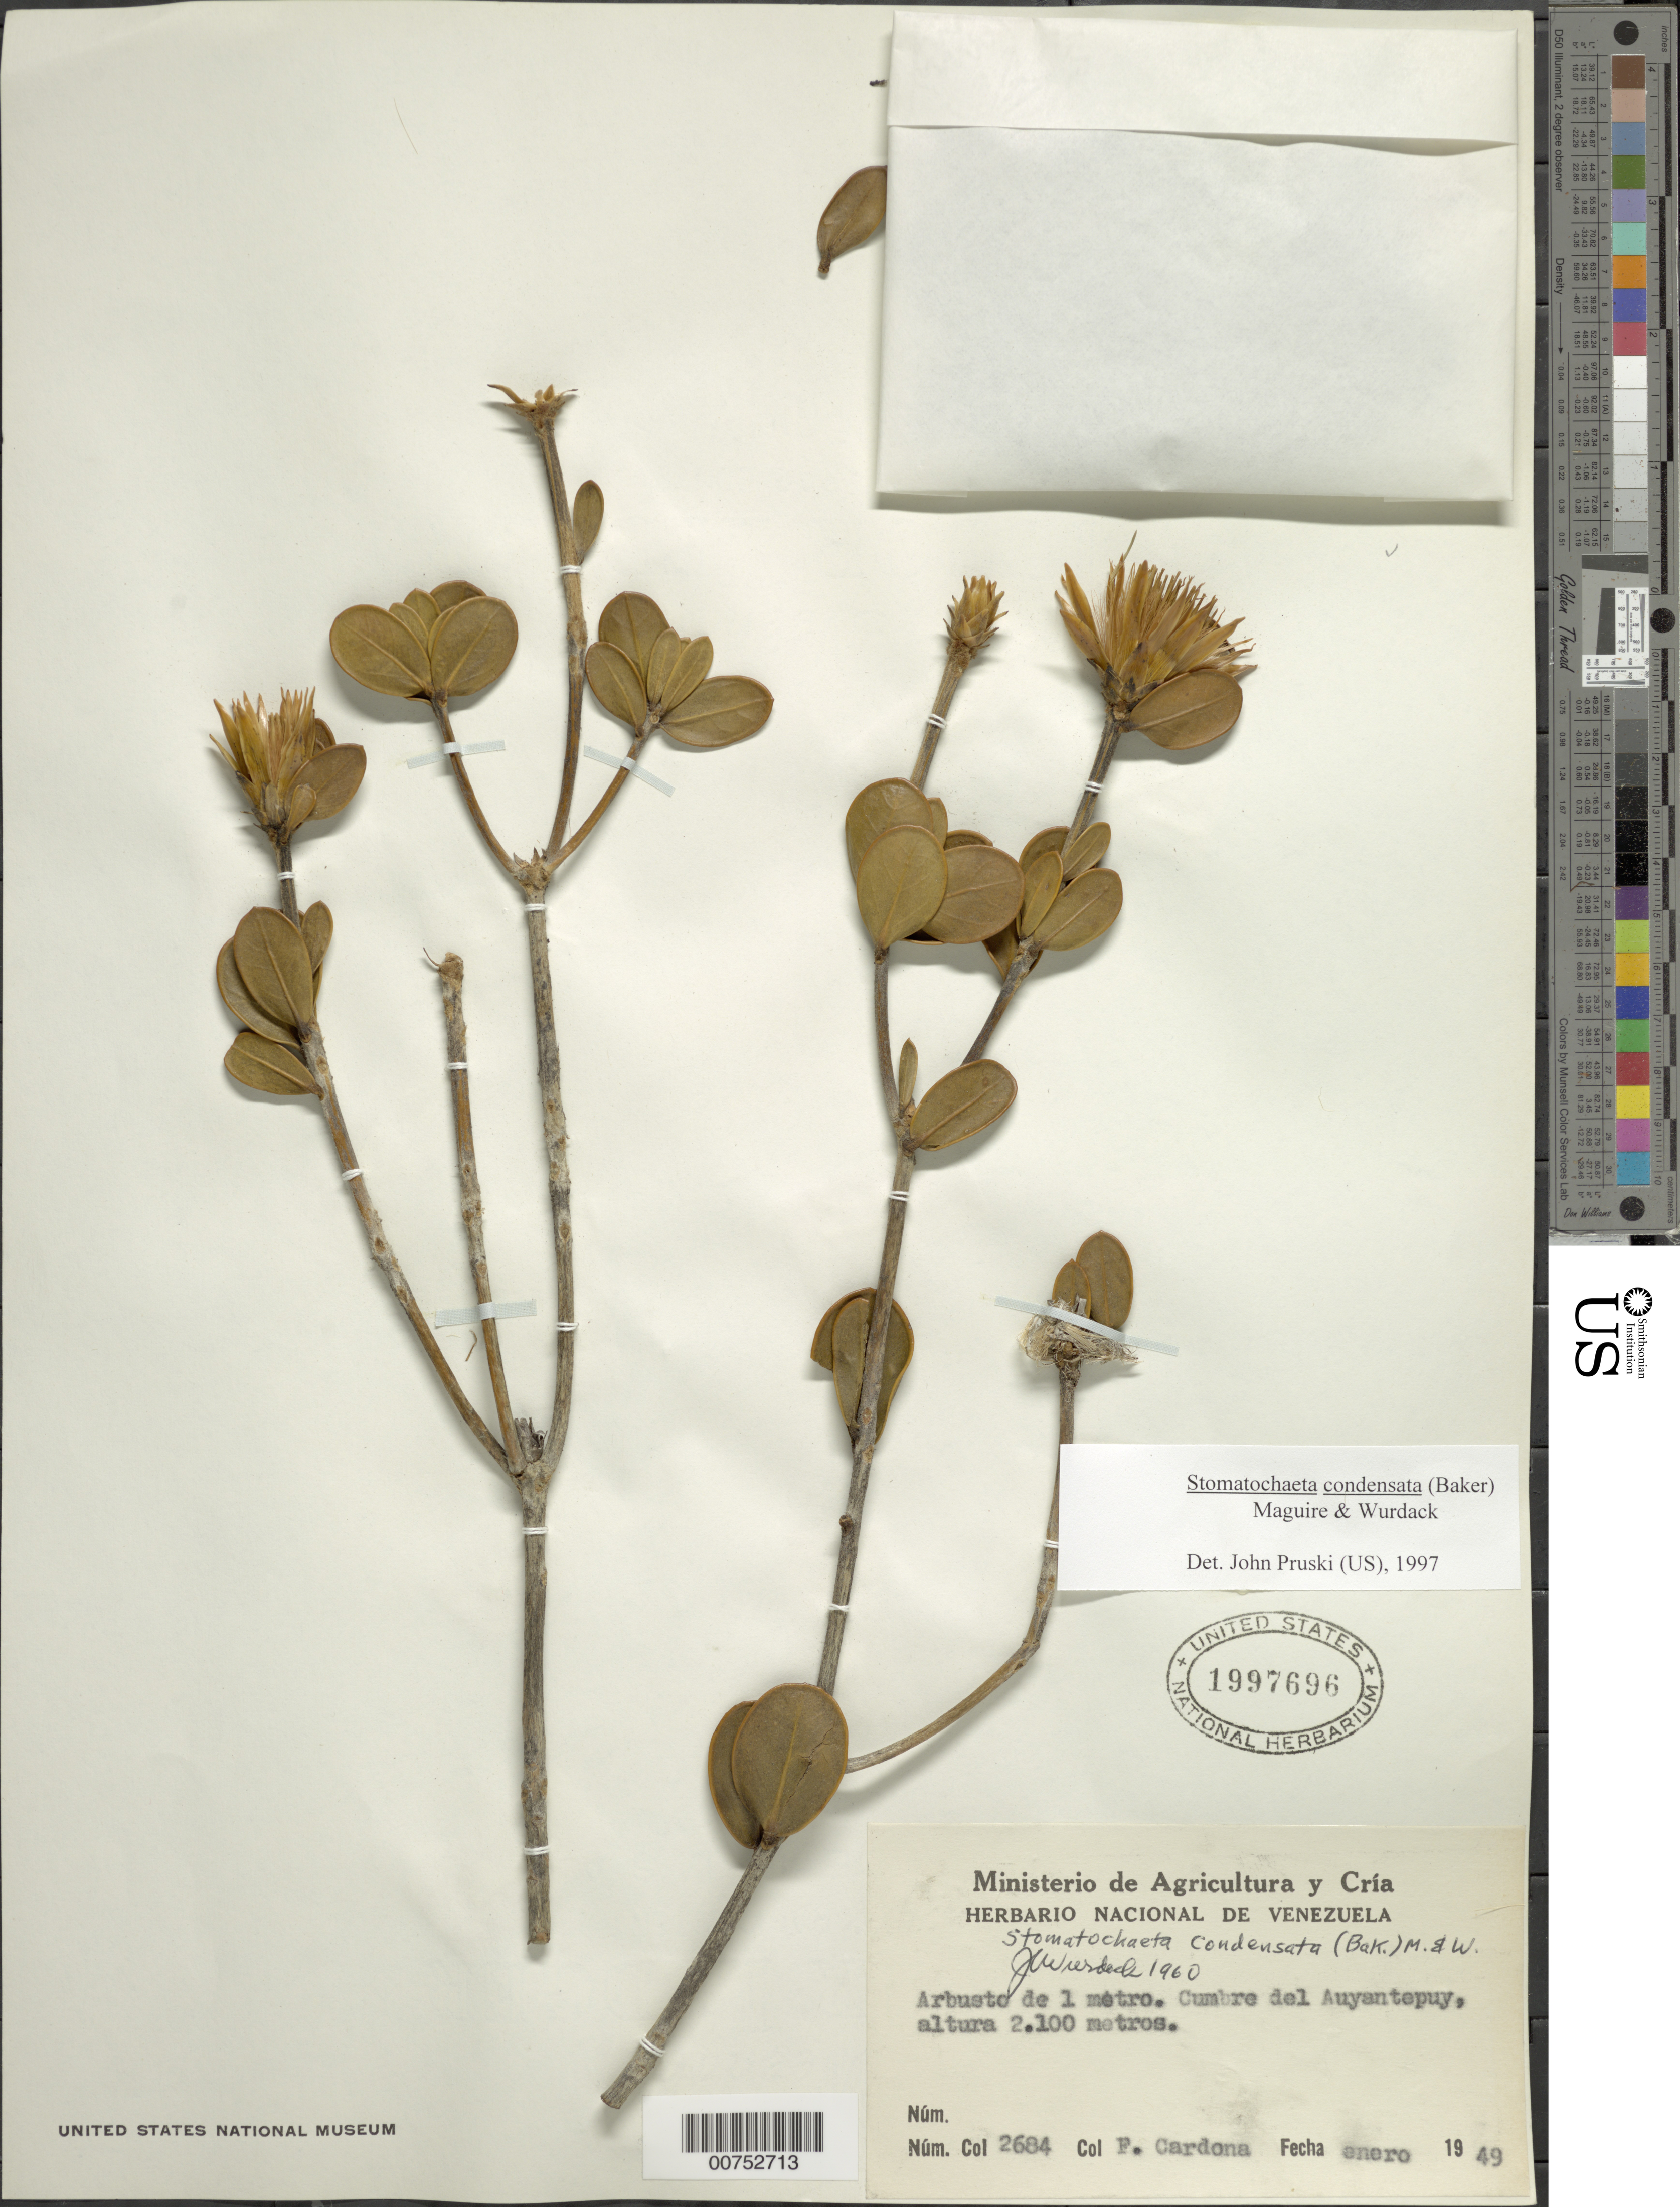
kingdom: Plantae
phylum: Tracheophyta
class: Magnoliopsida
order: Asterales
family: Asteraceae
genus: Stomatochaeta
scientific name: Stomatochaeta condensata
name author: (Baker) Maguire & Wurdack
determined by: Pruski, J. F.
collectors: F. Cardona Puig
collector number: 2684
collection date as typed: Jan-49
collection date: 1949-01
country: Venezuela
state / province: Bolívar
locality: Cerro Auyantepuí, Alto Río Caroní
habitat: Cumbre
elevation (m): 2100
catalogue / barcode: US 1997696